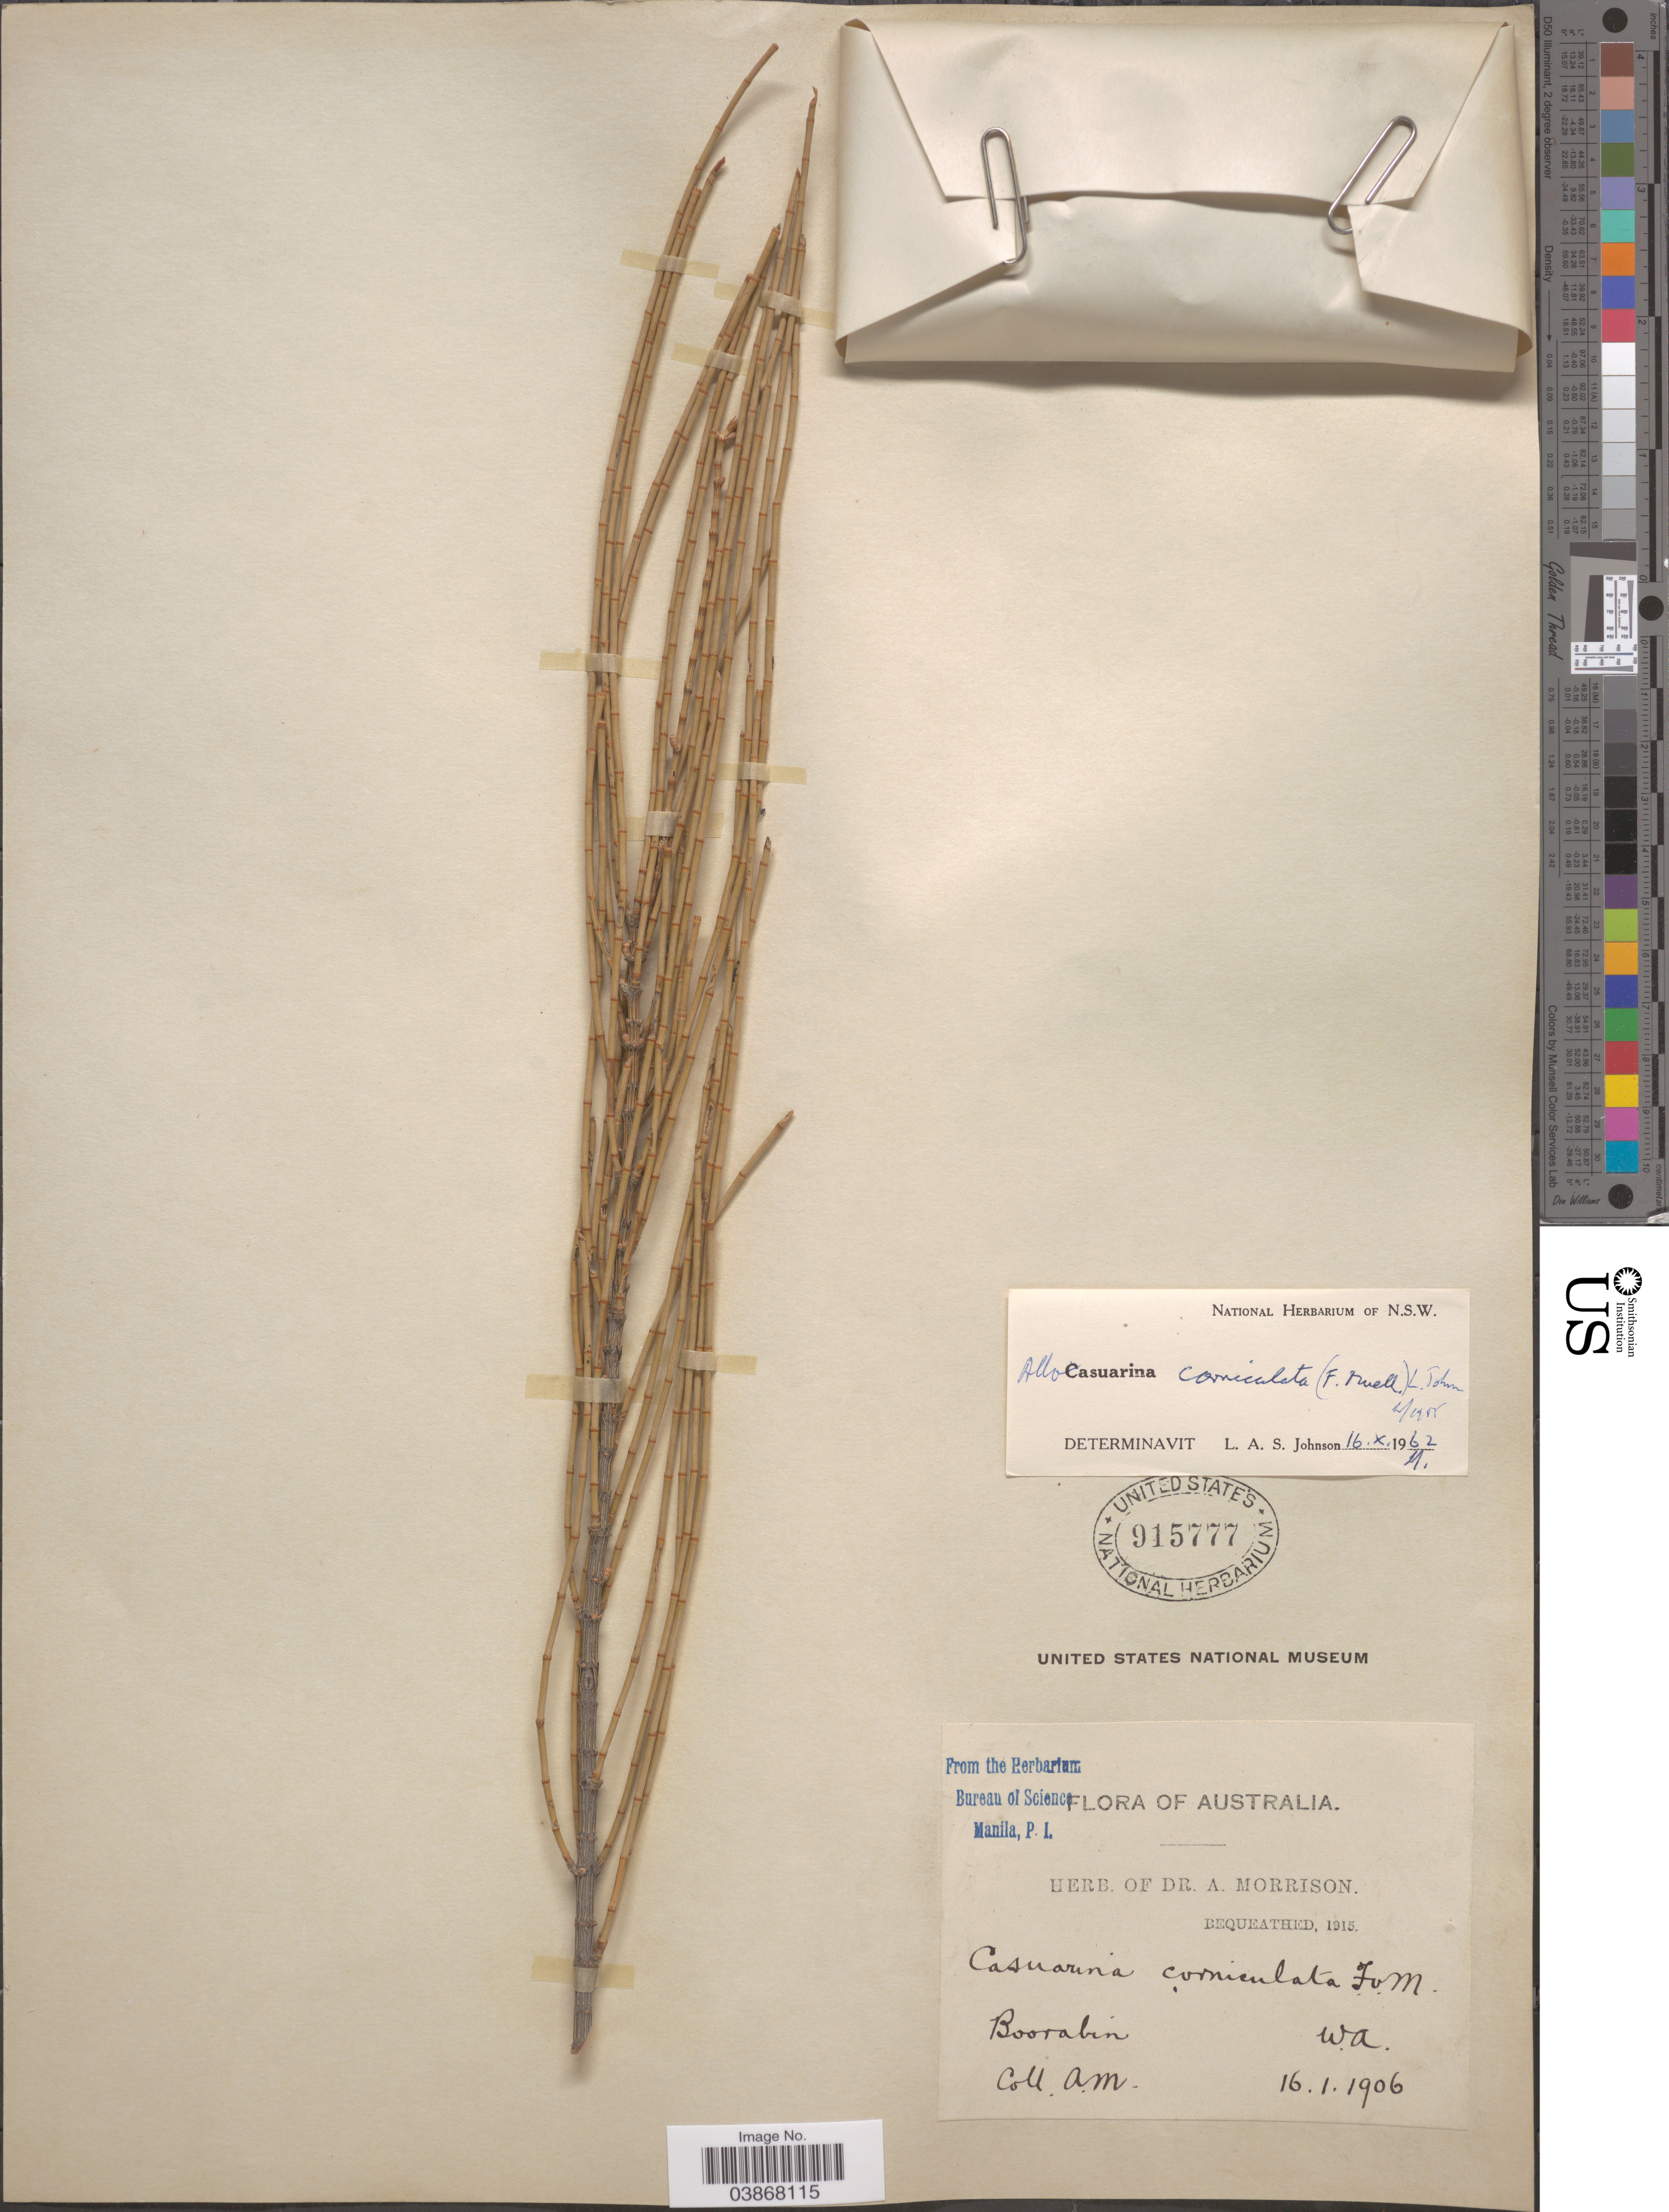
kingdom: Plantae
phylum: Tracheophyta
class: Magnoliopsida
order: Fagales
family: Casuarinaceae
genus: Allocasuarina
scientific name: Allocasuarina corniculata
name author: (F. Muell.) L.A.S. Johnson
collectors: A. Morrison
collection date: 1906-01-16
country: Australia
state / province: Western Australia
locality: Boorabin.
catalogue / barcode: US 915777